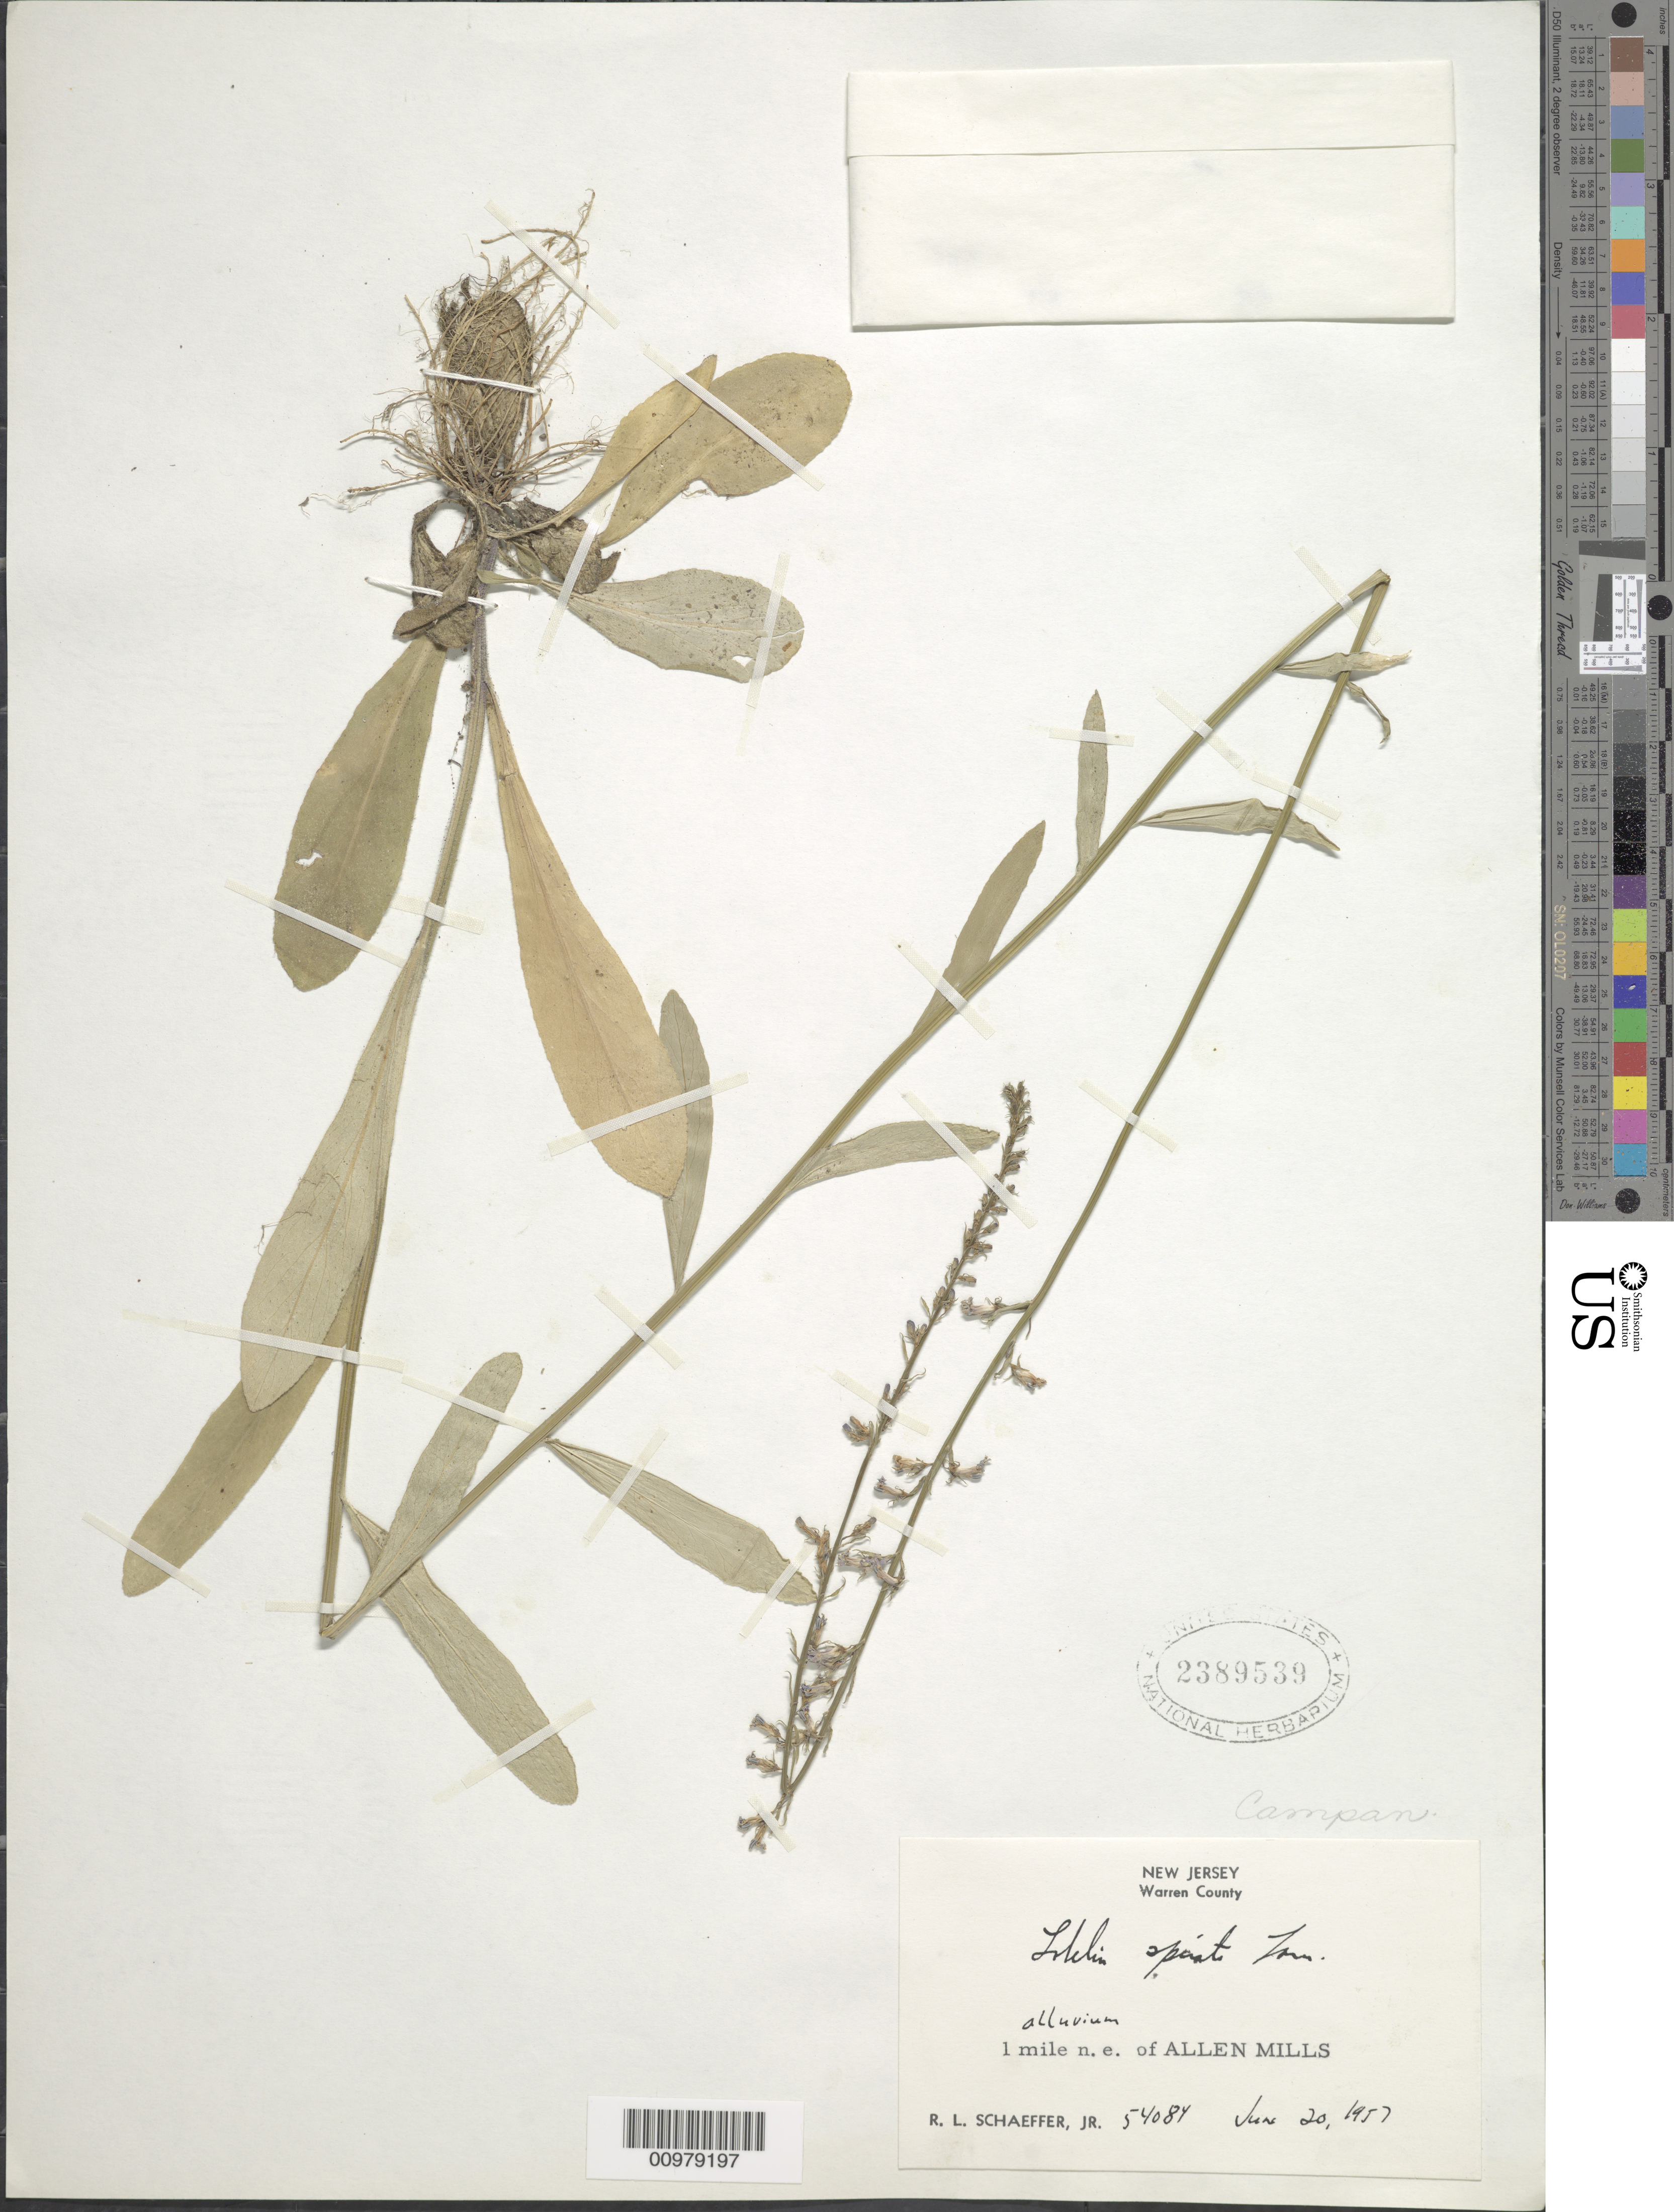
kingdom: Plantae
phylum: Tracheophyta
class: Magnoliopsida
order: Asterales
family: Campanulaceae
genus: Lobelia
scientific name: Lobelia spicata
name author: Lam.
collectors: R. Schaeffer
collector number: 54084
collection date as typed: June 20, 1957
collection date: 1957-06-20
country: United States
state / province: Pennsylvania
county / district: Berks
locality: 1 mile NE of Allen Mills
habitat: alluvium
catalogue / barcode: US 2389539